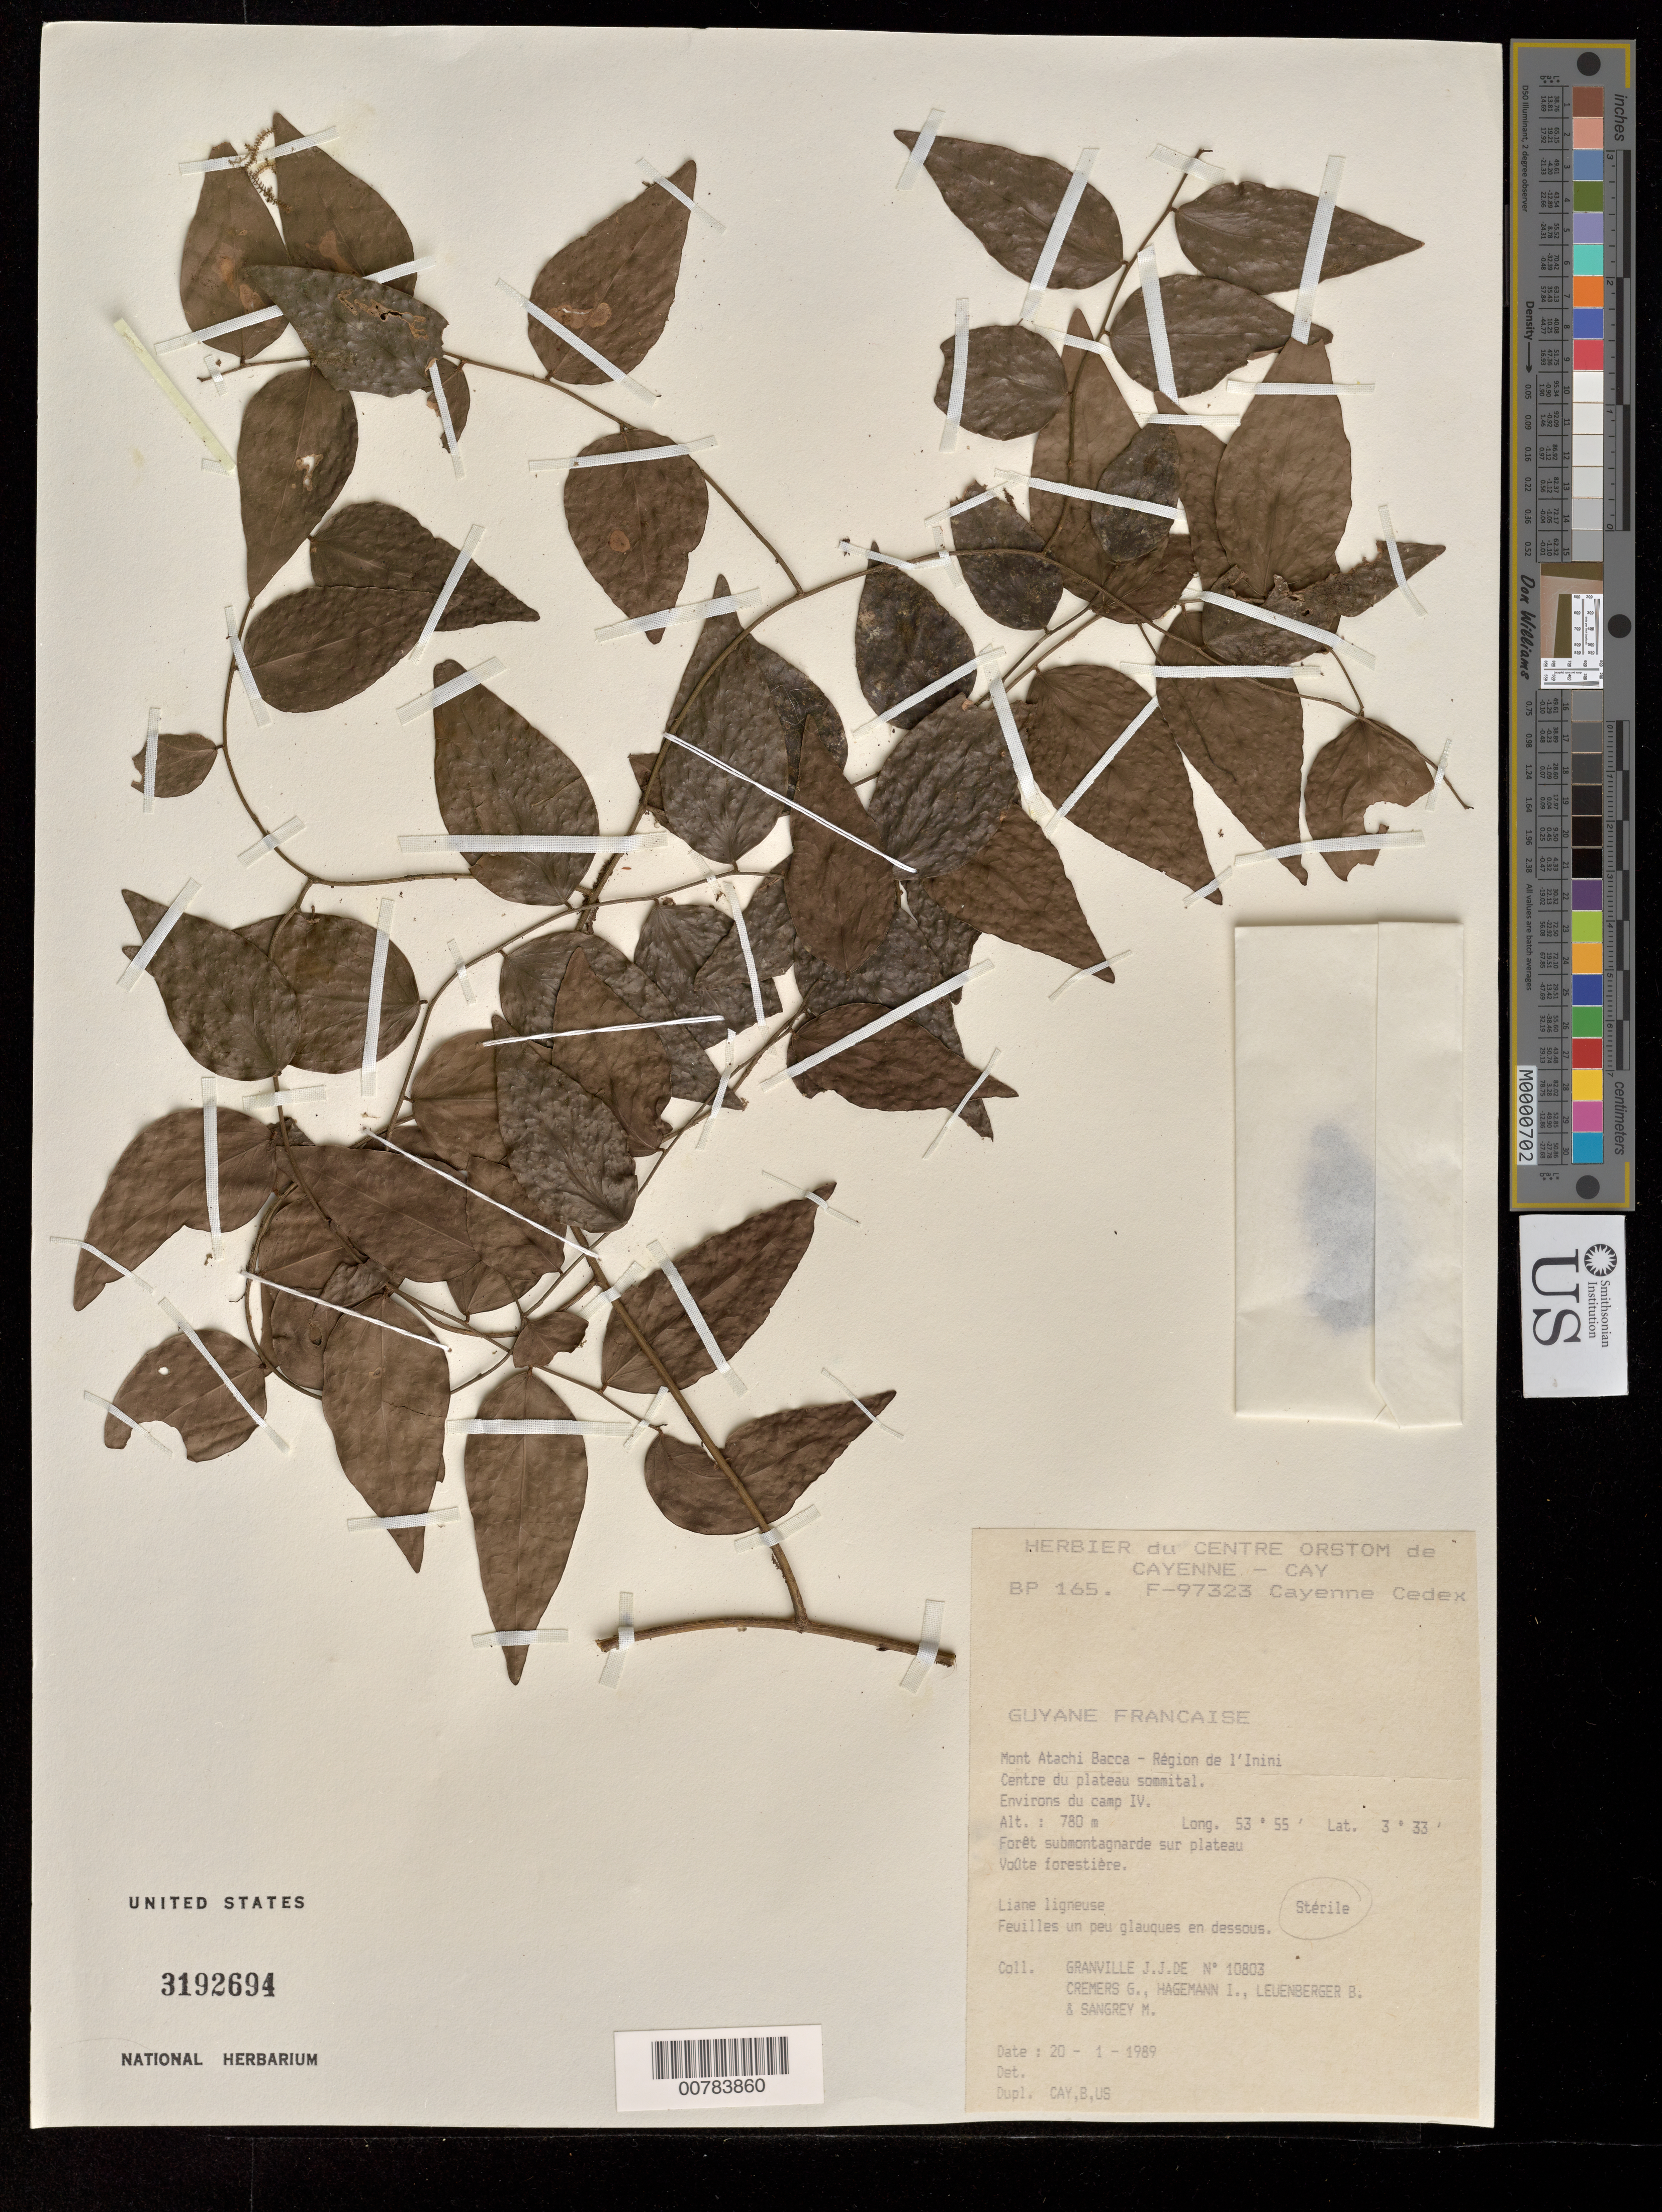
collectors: J.-J. de Granville, G. Cremers, J. Hagemann, B. E. Leuenberger & M. S. Sangrey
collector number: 10803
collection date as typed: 20-Jan-89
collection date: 1989-01-20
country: French Guiana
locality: Mont Atachi Bacca, région de l'Inini. Centre du plateau sommital. Environs du camp IV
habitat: Forêt submontagnarde sur plateau, Voùte forestière.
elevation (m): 780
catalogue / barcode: US 3192694